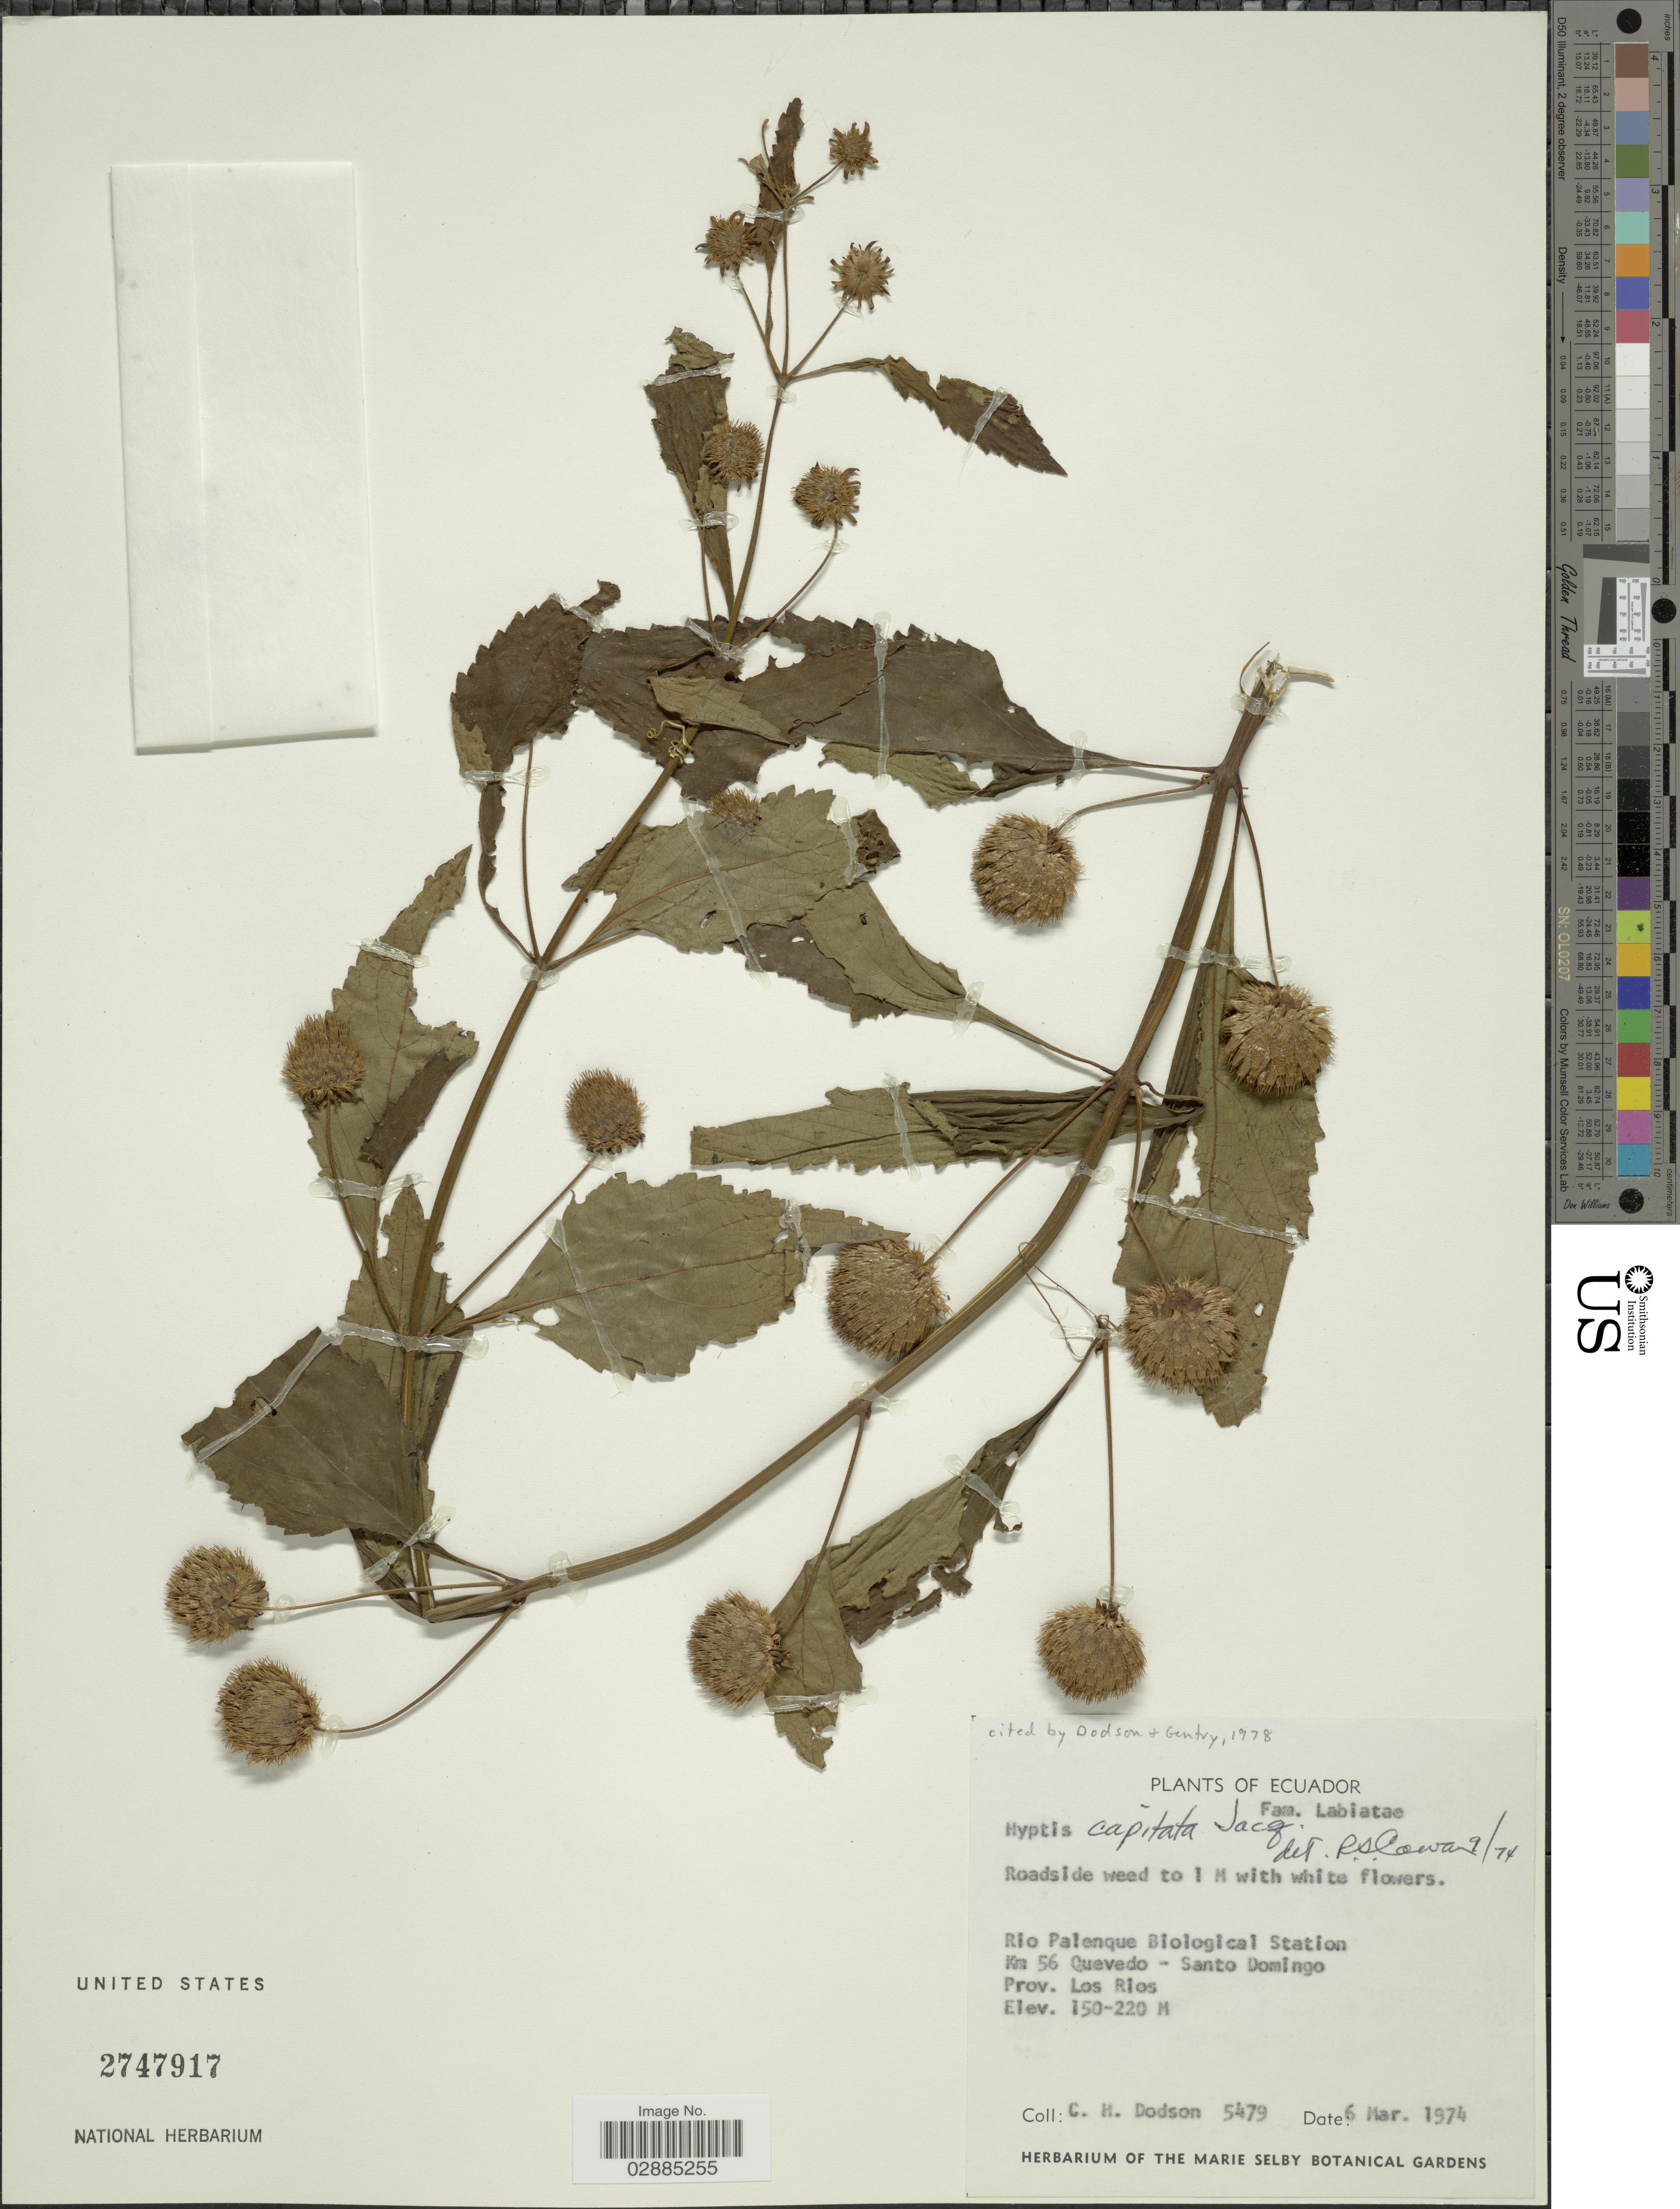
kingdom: Plantae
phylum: Tracheophyta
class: Magnoliopsida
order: Lamiales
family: Lamiaceae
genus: Hyptis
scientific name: Hyptis capitata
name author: Jacq.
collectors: C. H. Dodson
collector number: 5479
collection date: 1974-03-06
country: Ecuador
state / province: Los Ríos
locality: Rio Palenque Biological Station. Km 56 Quevedo - Santo Domingo.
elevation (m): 150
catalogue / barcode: US 2747917